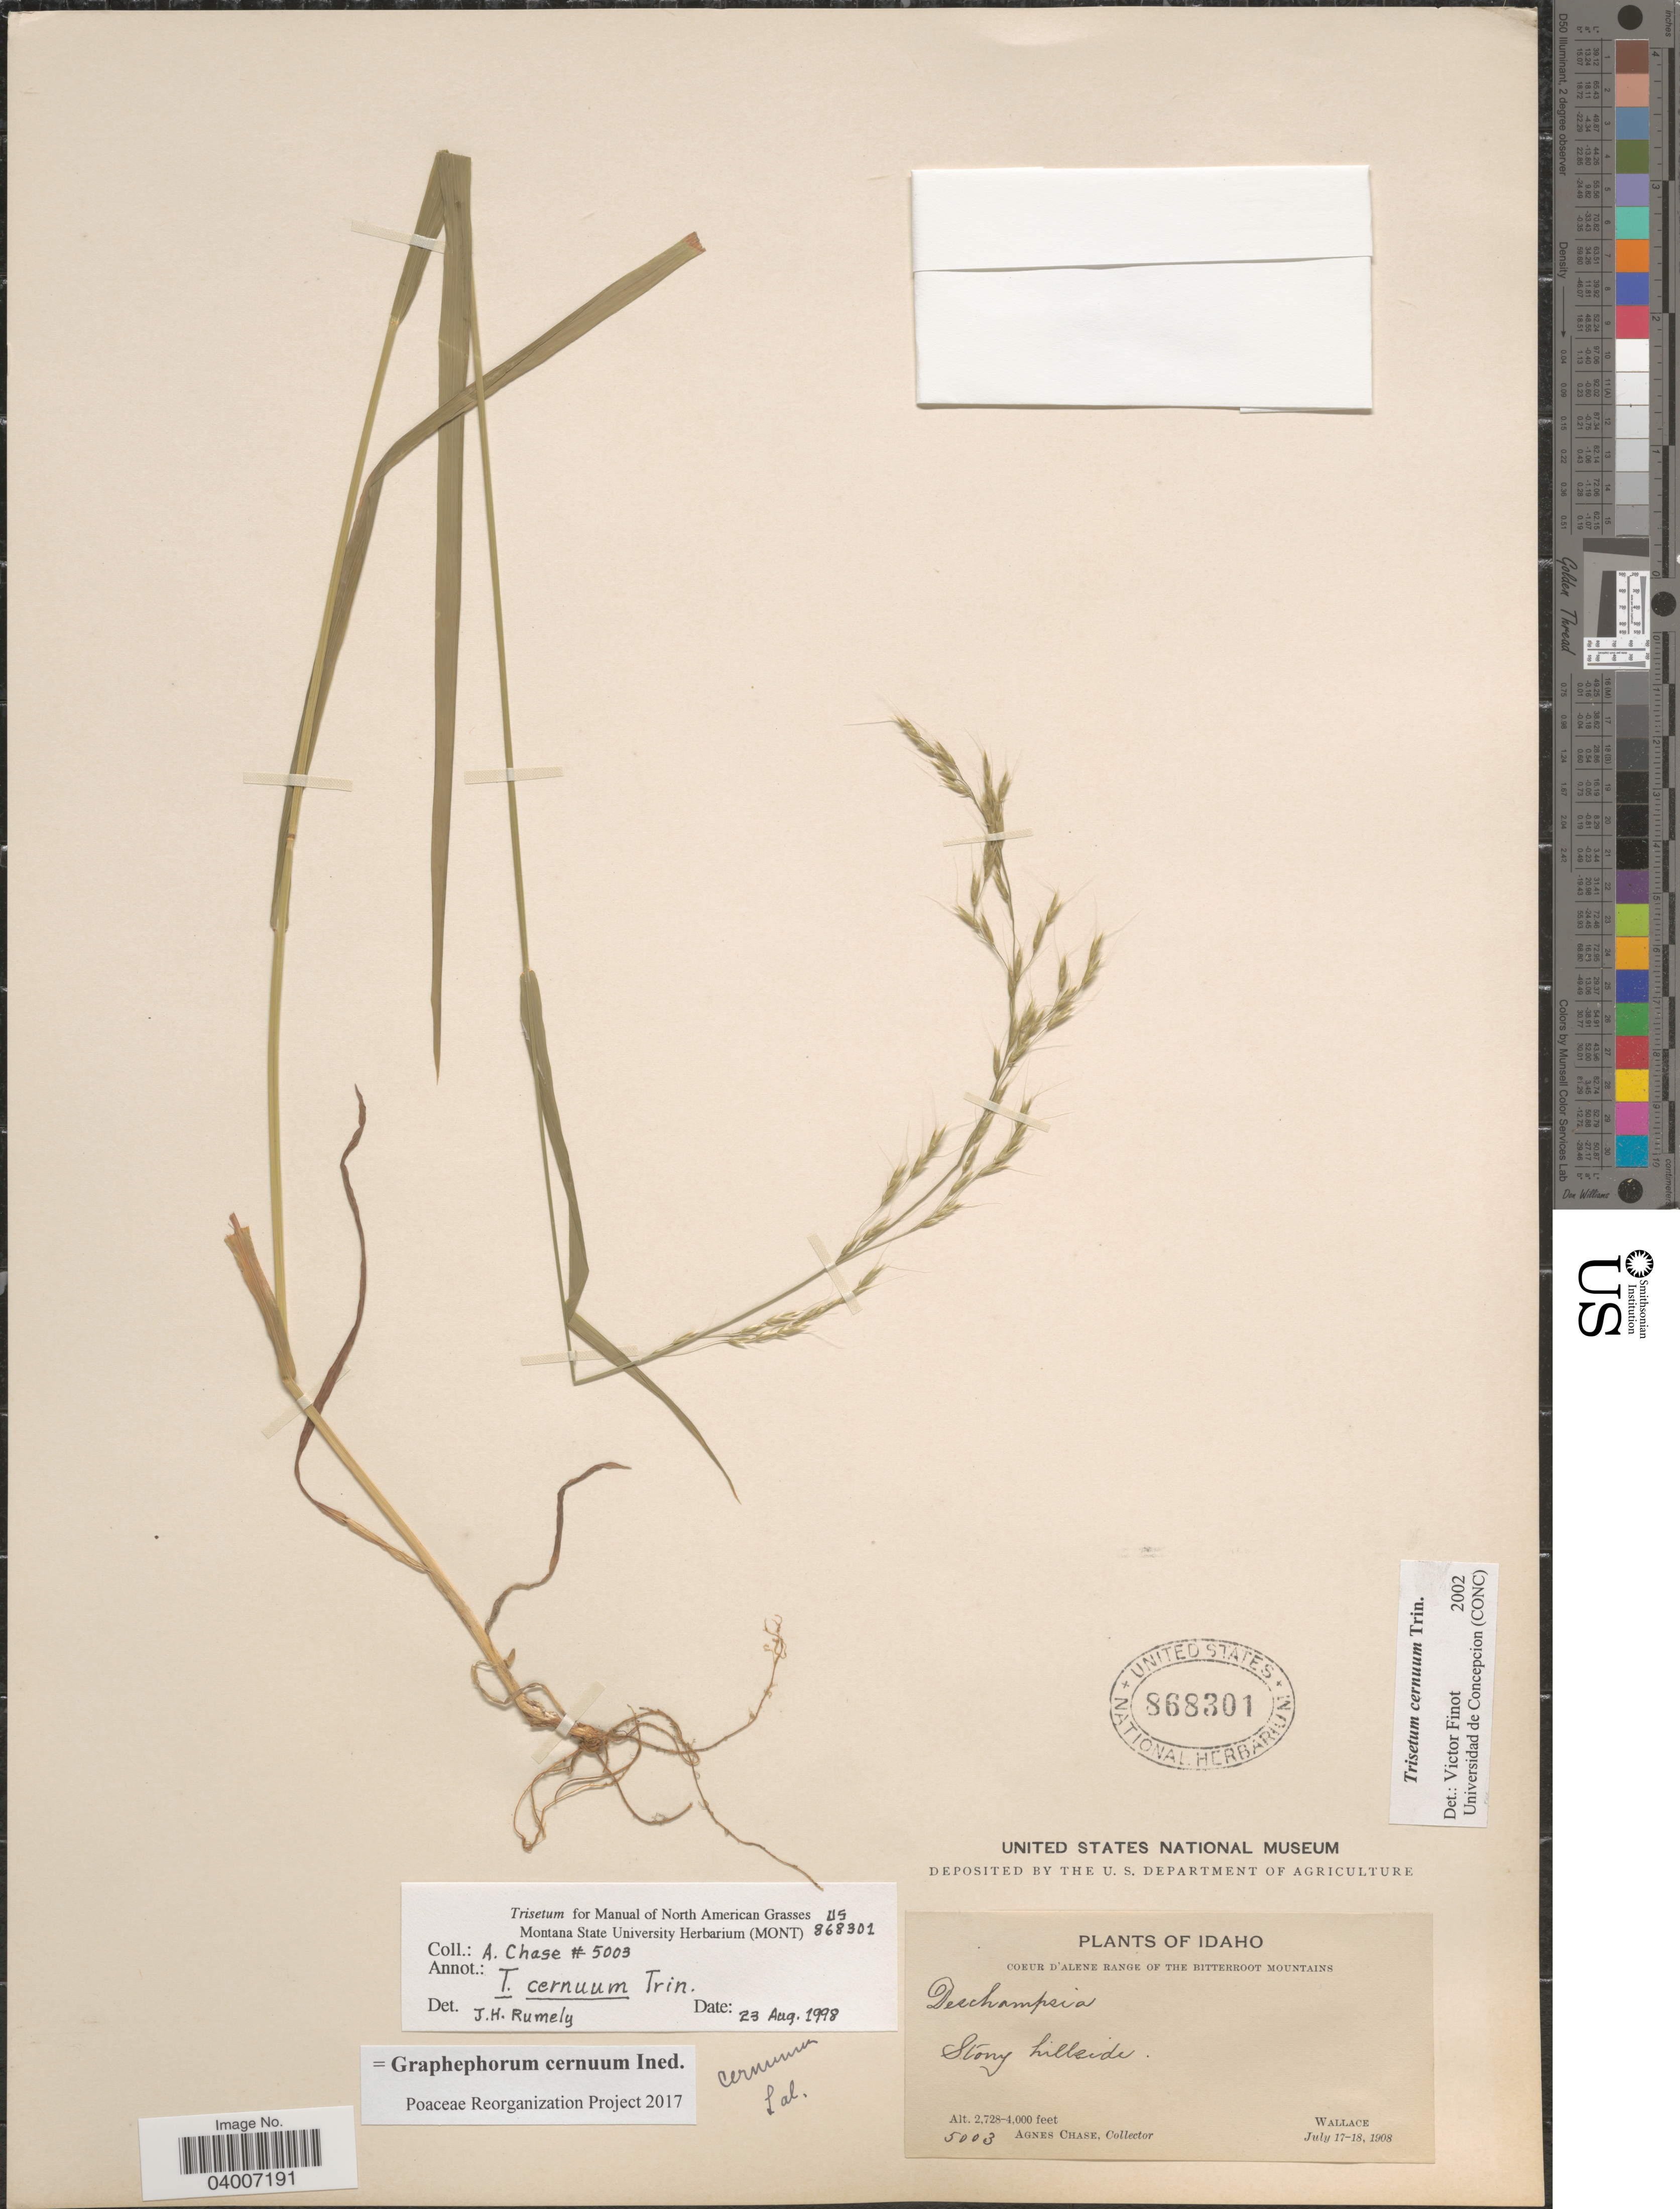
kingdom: Plantae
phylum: Tracheophyta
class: Liliopsida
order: Poales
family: Poaceae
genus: Graphephorum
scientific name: Graphephorum cernuum ined.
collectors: A. Chase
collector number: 5003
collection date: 1908-07-17/1908-07-18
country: United States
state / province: Idaho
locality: Coeur D'Alene Range of the Bitterroot Mountains. Stony hillside. Wallace.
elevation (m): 831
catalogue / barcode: US 868301